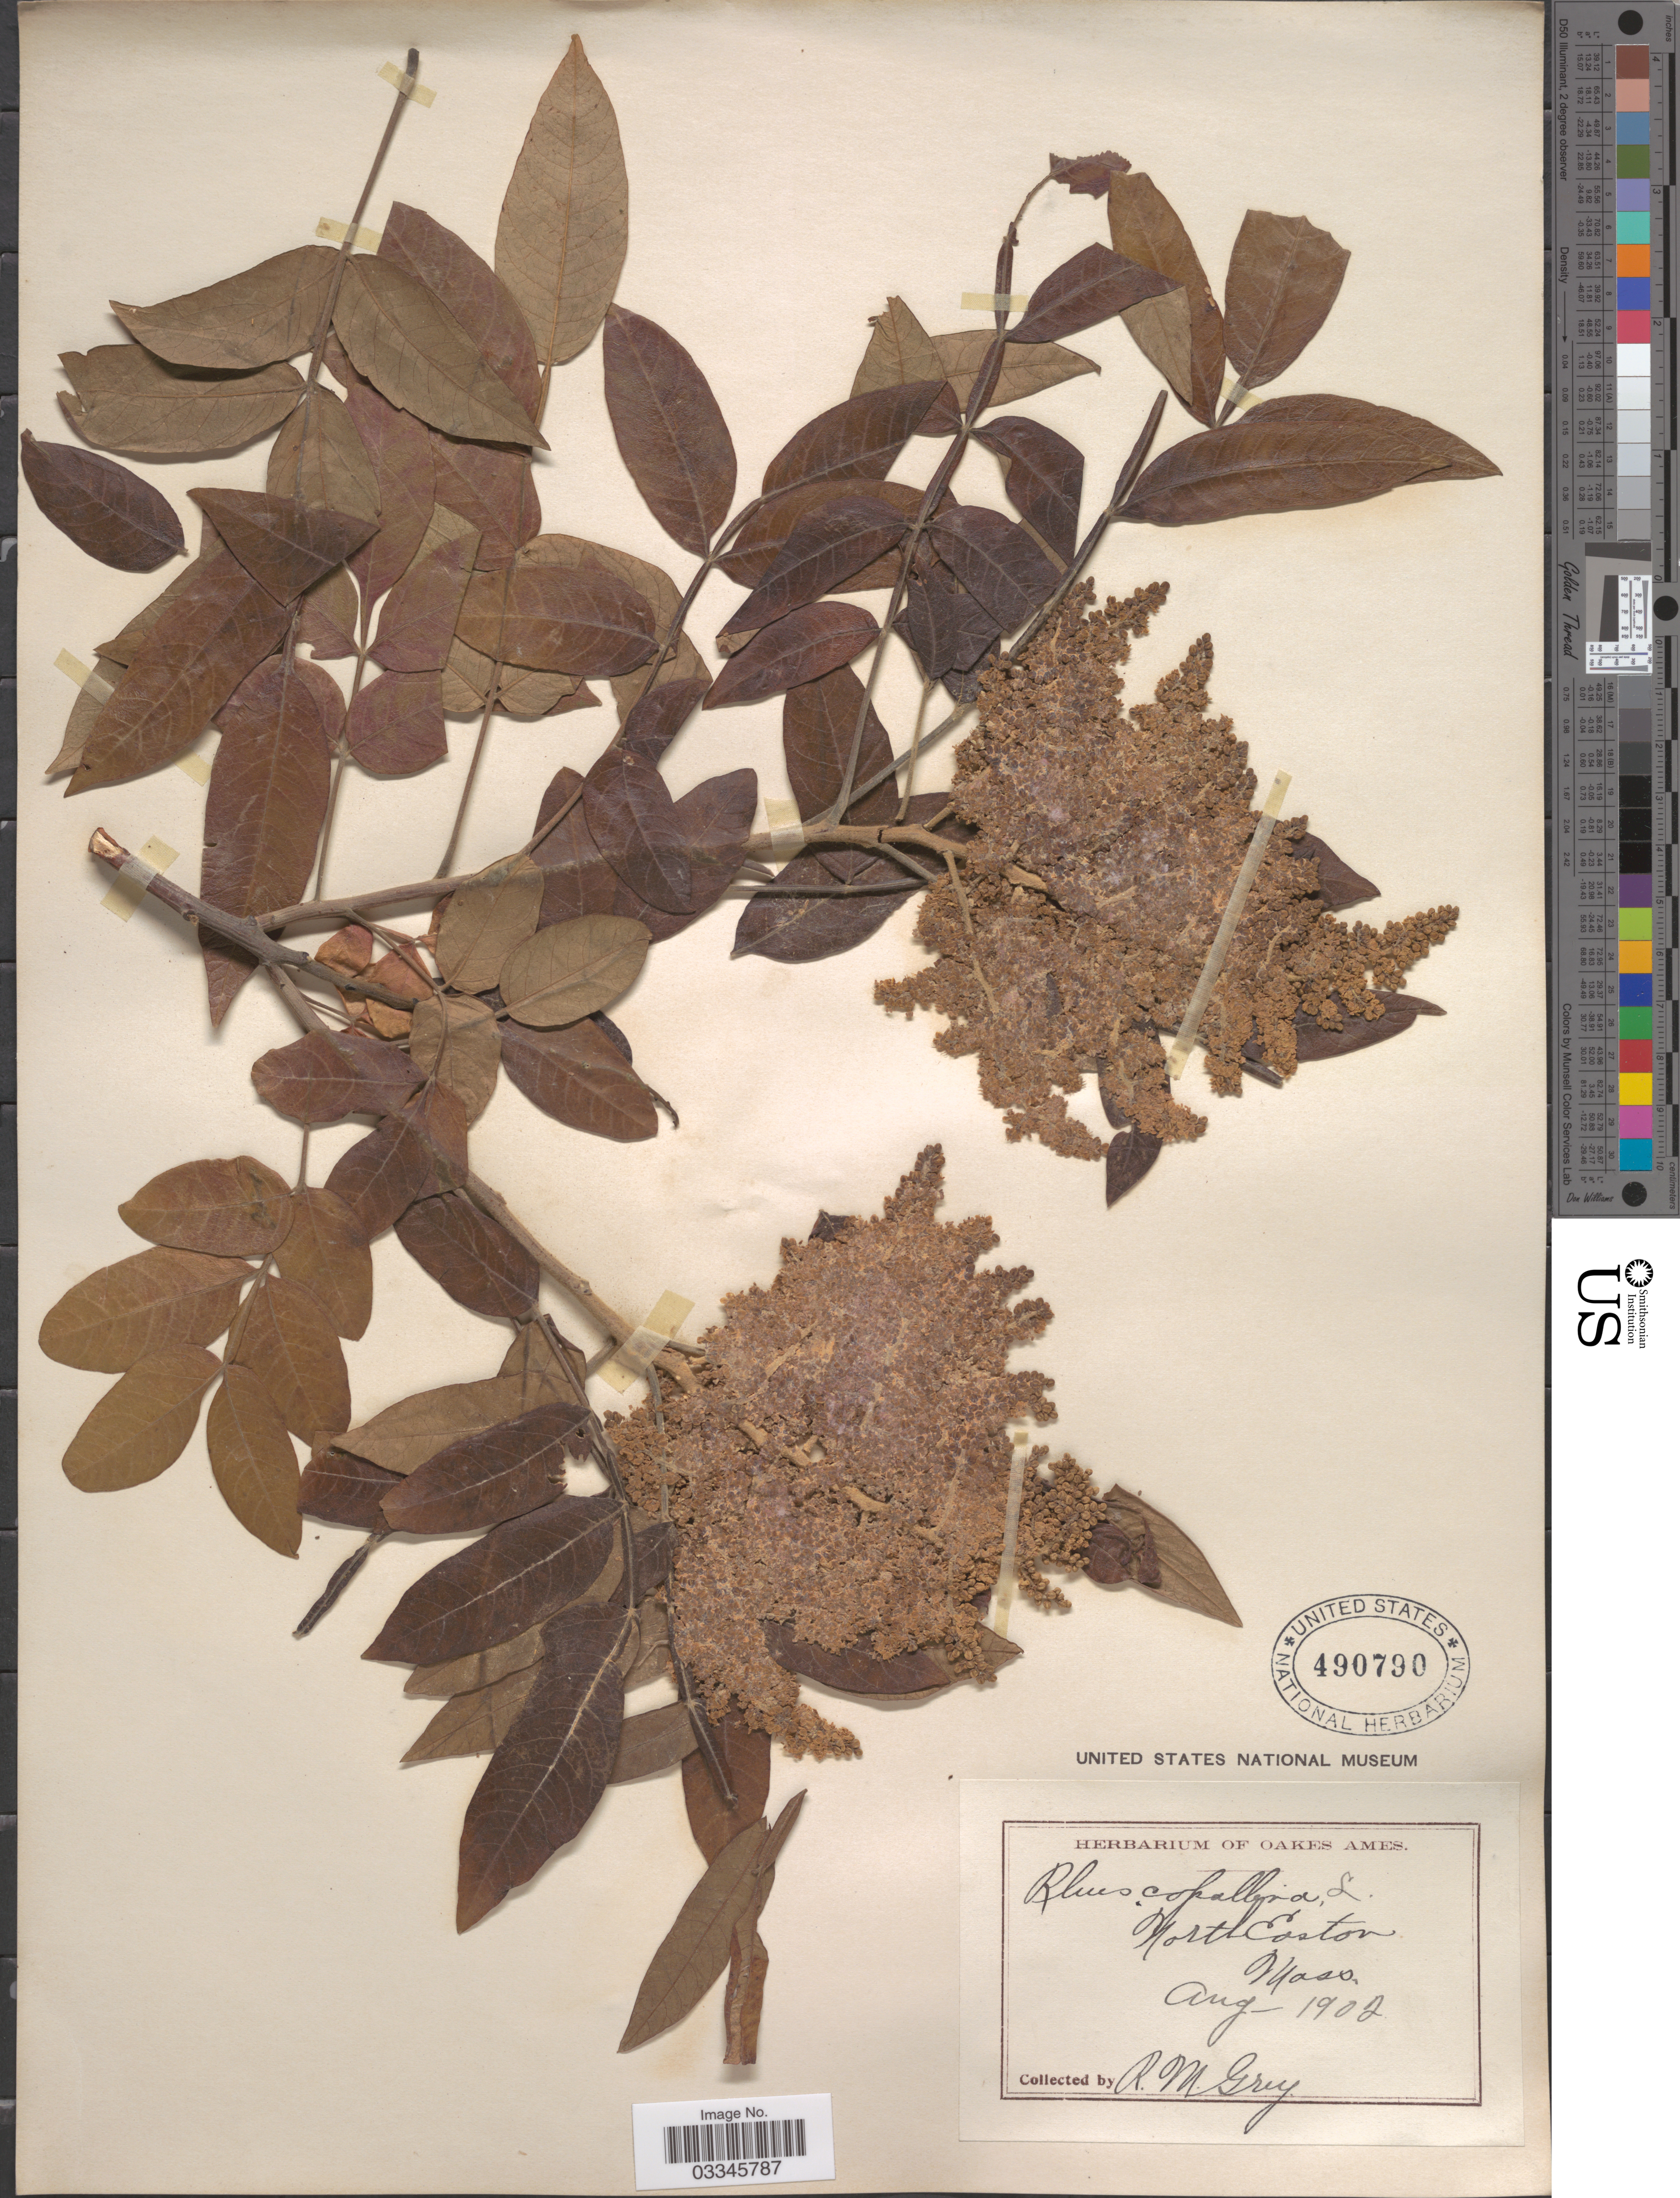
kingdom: Plantae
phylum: Tracheophyta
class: Magnoliopsida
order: Sapindales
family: Anacardiaceae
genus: Rhus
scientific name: Rhus copallinum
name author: L.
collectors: R. Grey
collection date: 1902-08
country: United States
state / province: Massachusetts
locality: North Easton.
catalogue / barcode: US 490790